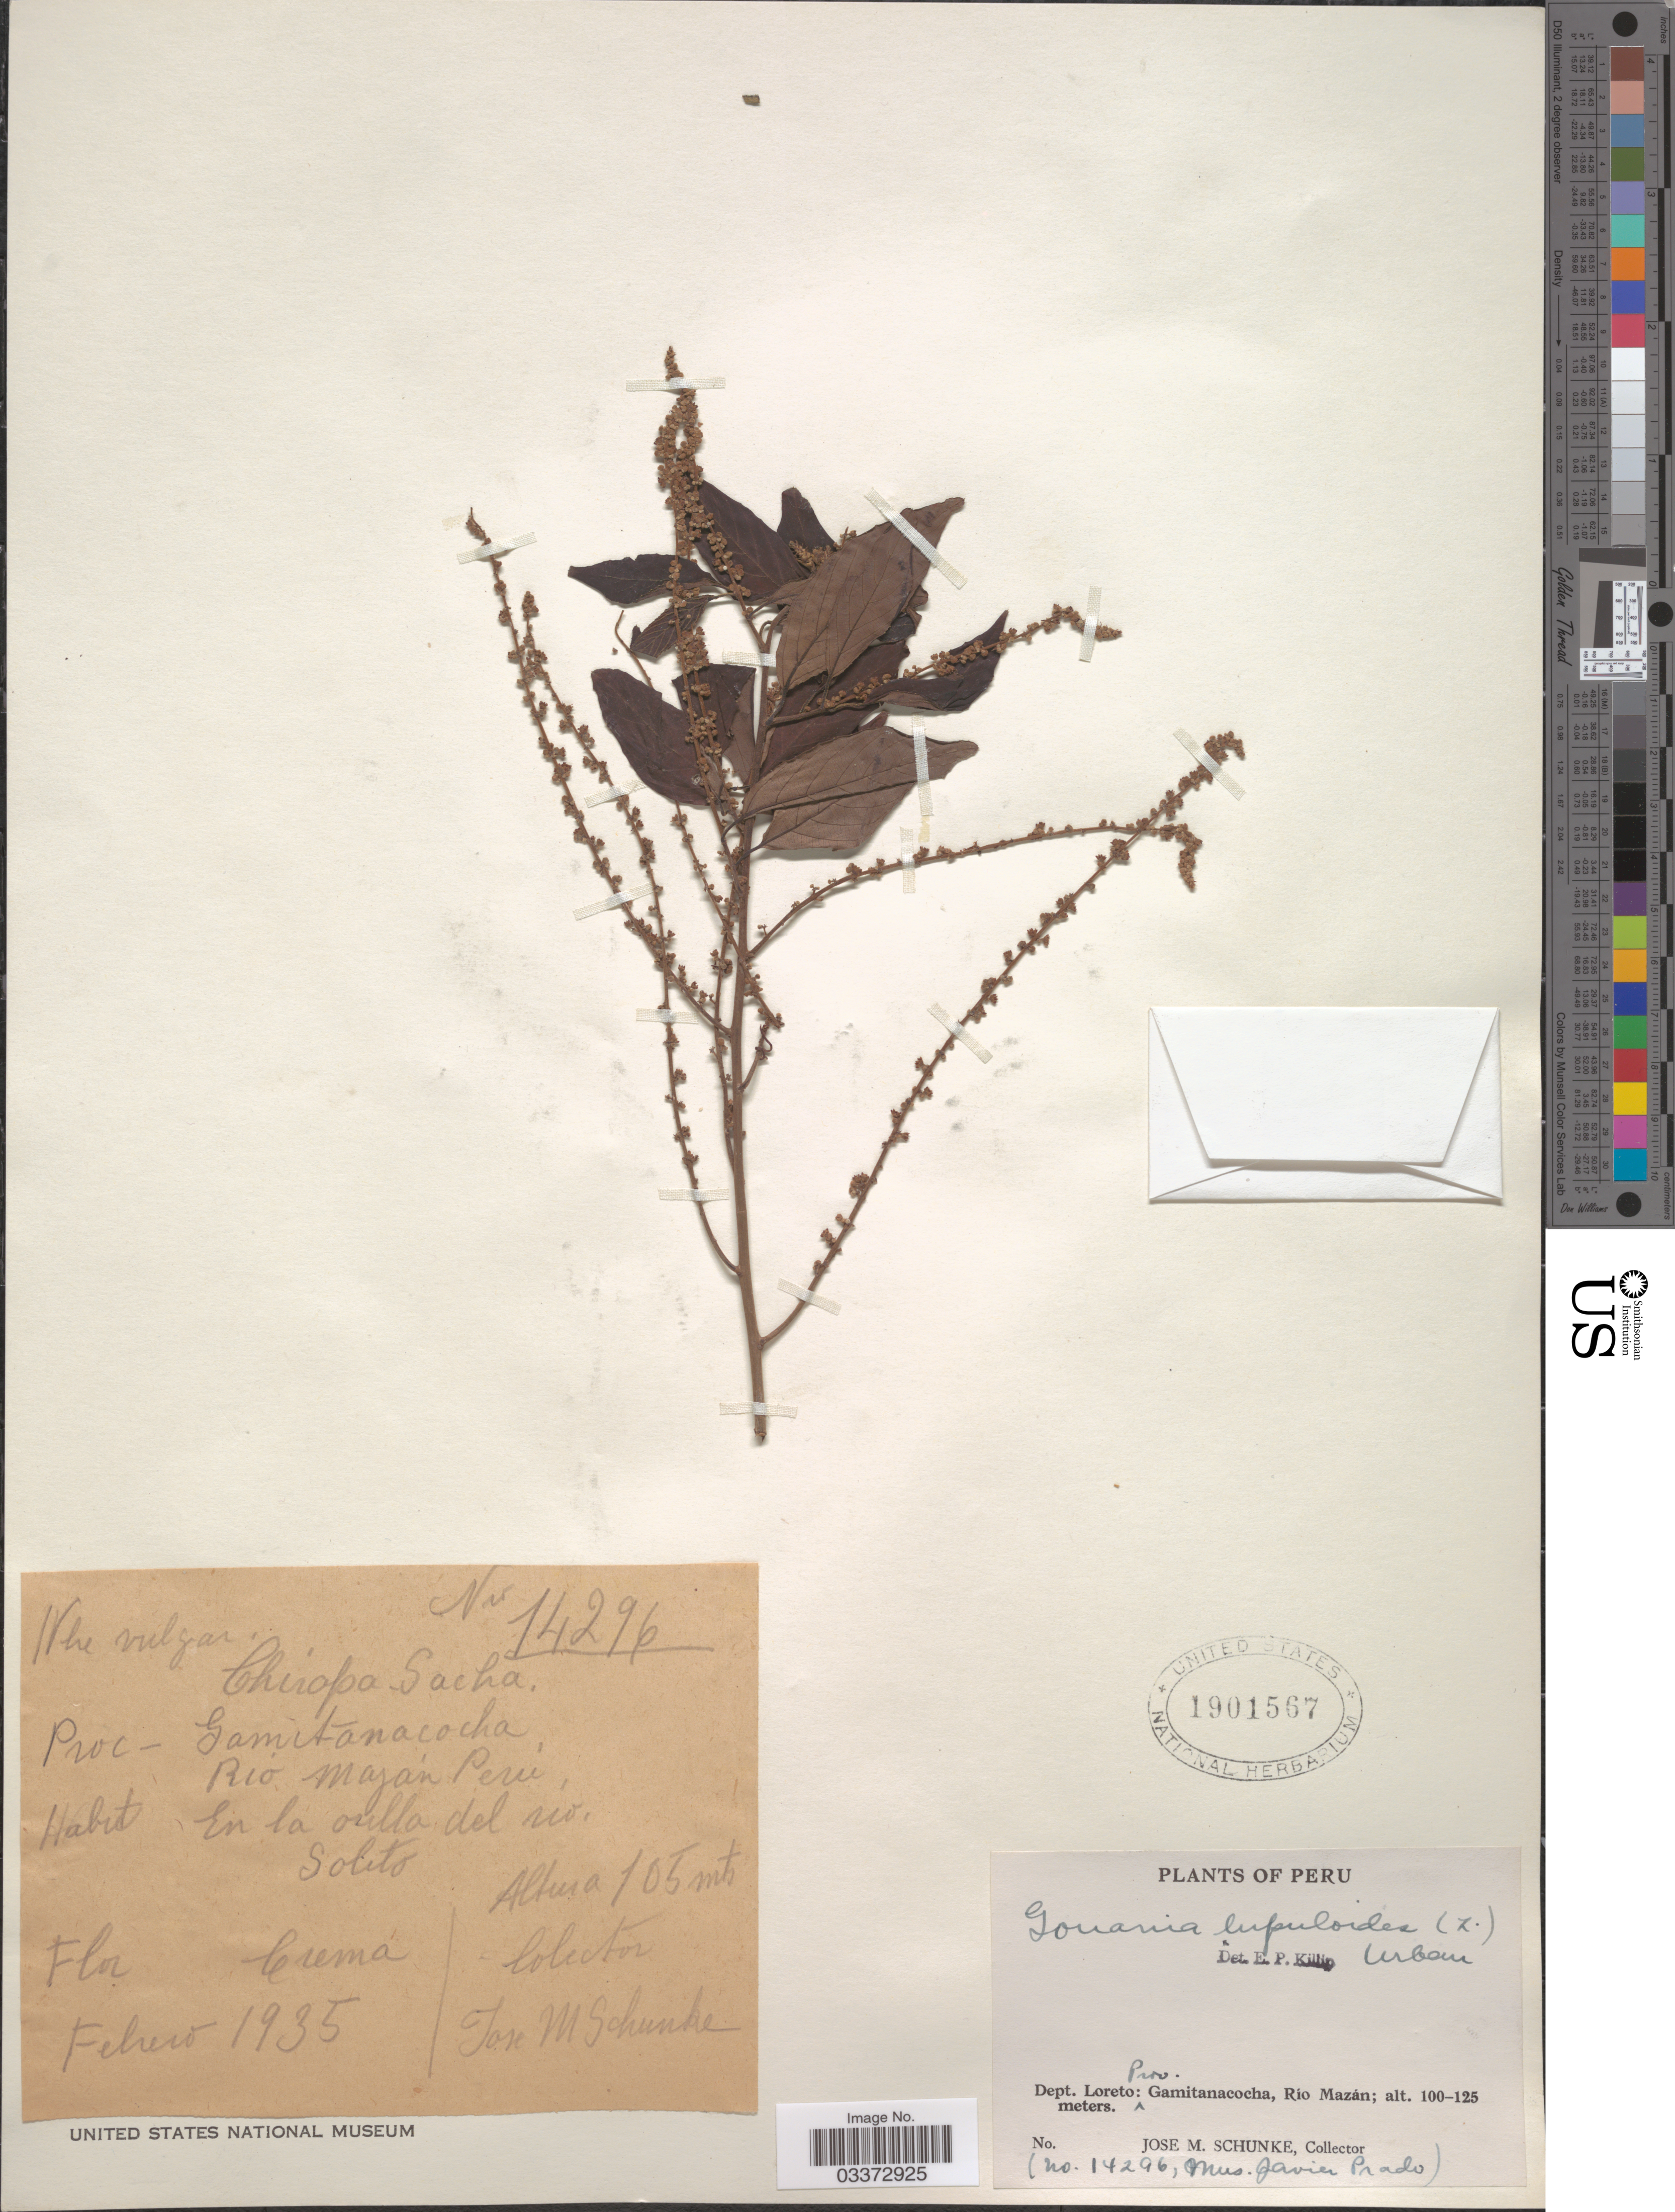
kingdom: Plantae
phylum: Tracheophyta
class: Magnoliopsida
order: Rosales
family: Rhamnaceae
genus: Gouania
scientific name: Gouania riparia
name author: Reissek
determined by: Figueira, Mauricio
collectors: J. M. Schunke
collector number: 14296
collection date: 1935-02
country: Peru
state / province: Loreto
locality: Dept. Loreto: Prov. Gamitanacocha, Rio Mazán. En la orilla del río Solito.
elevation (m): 105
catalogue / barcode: US 1901567